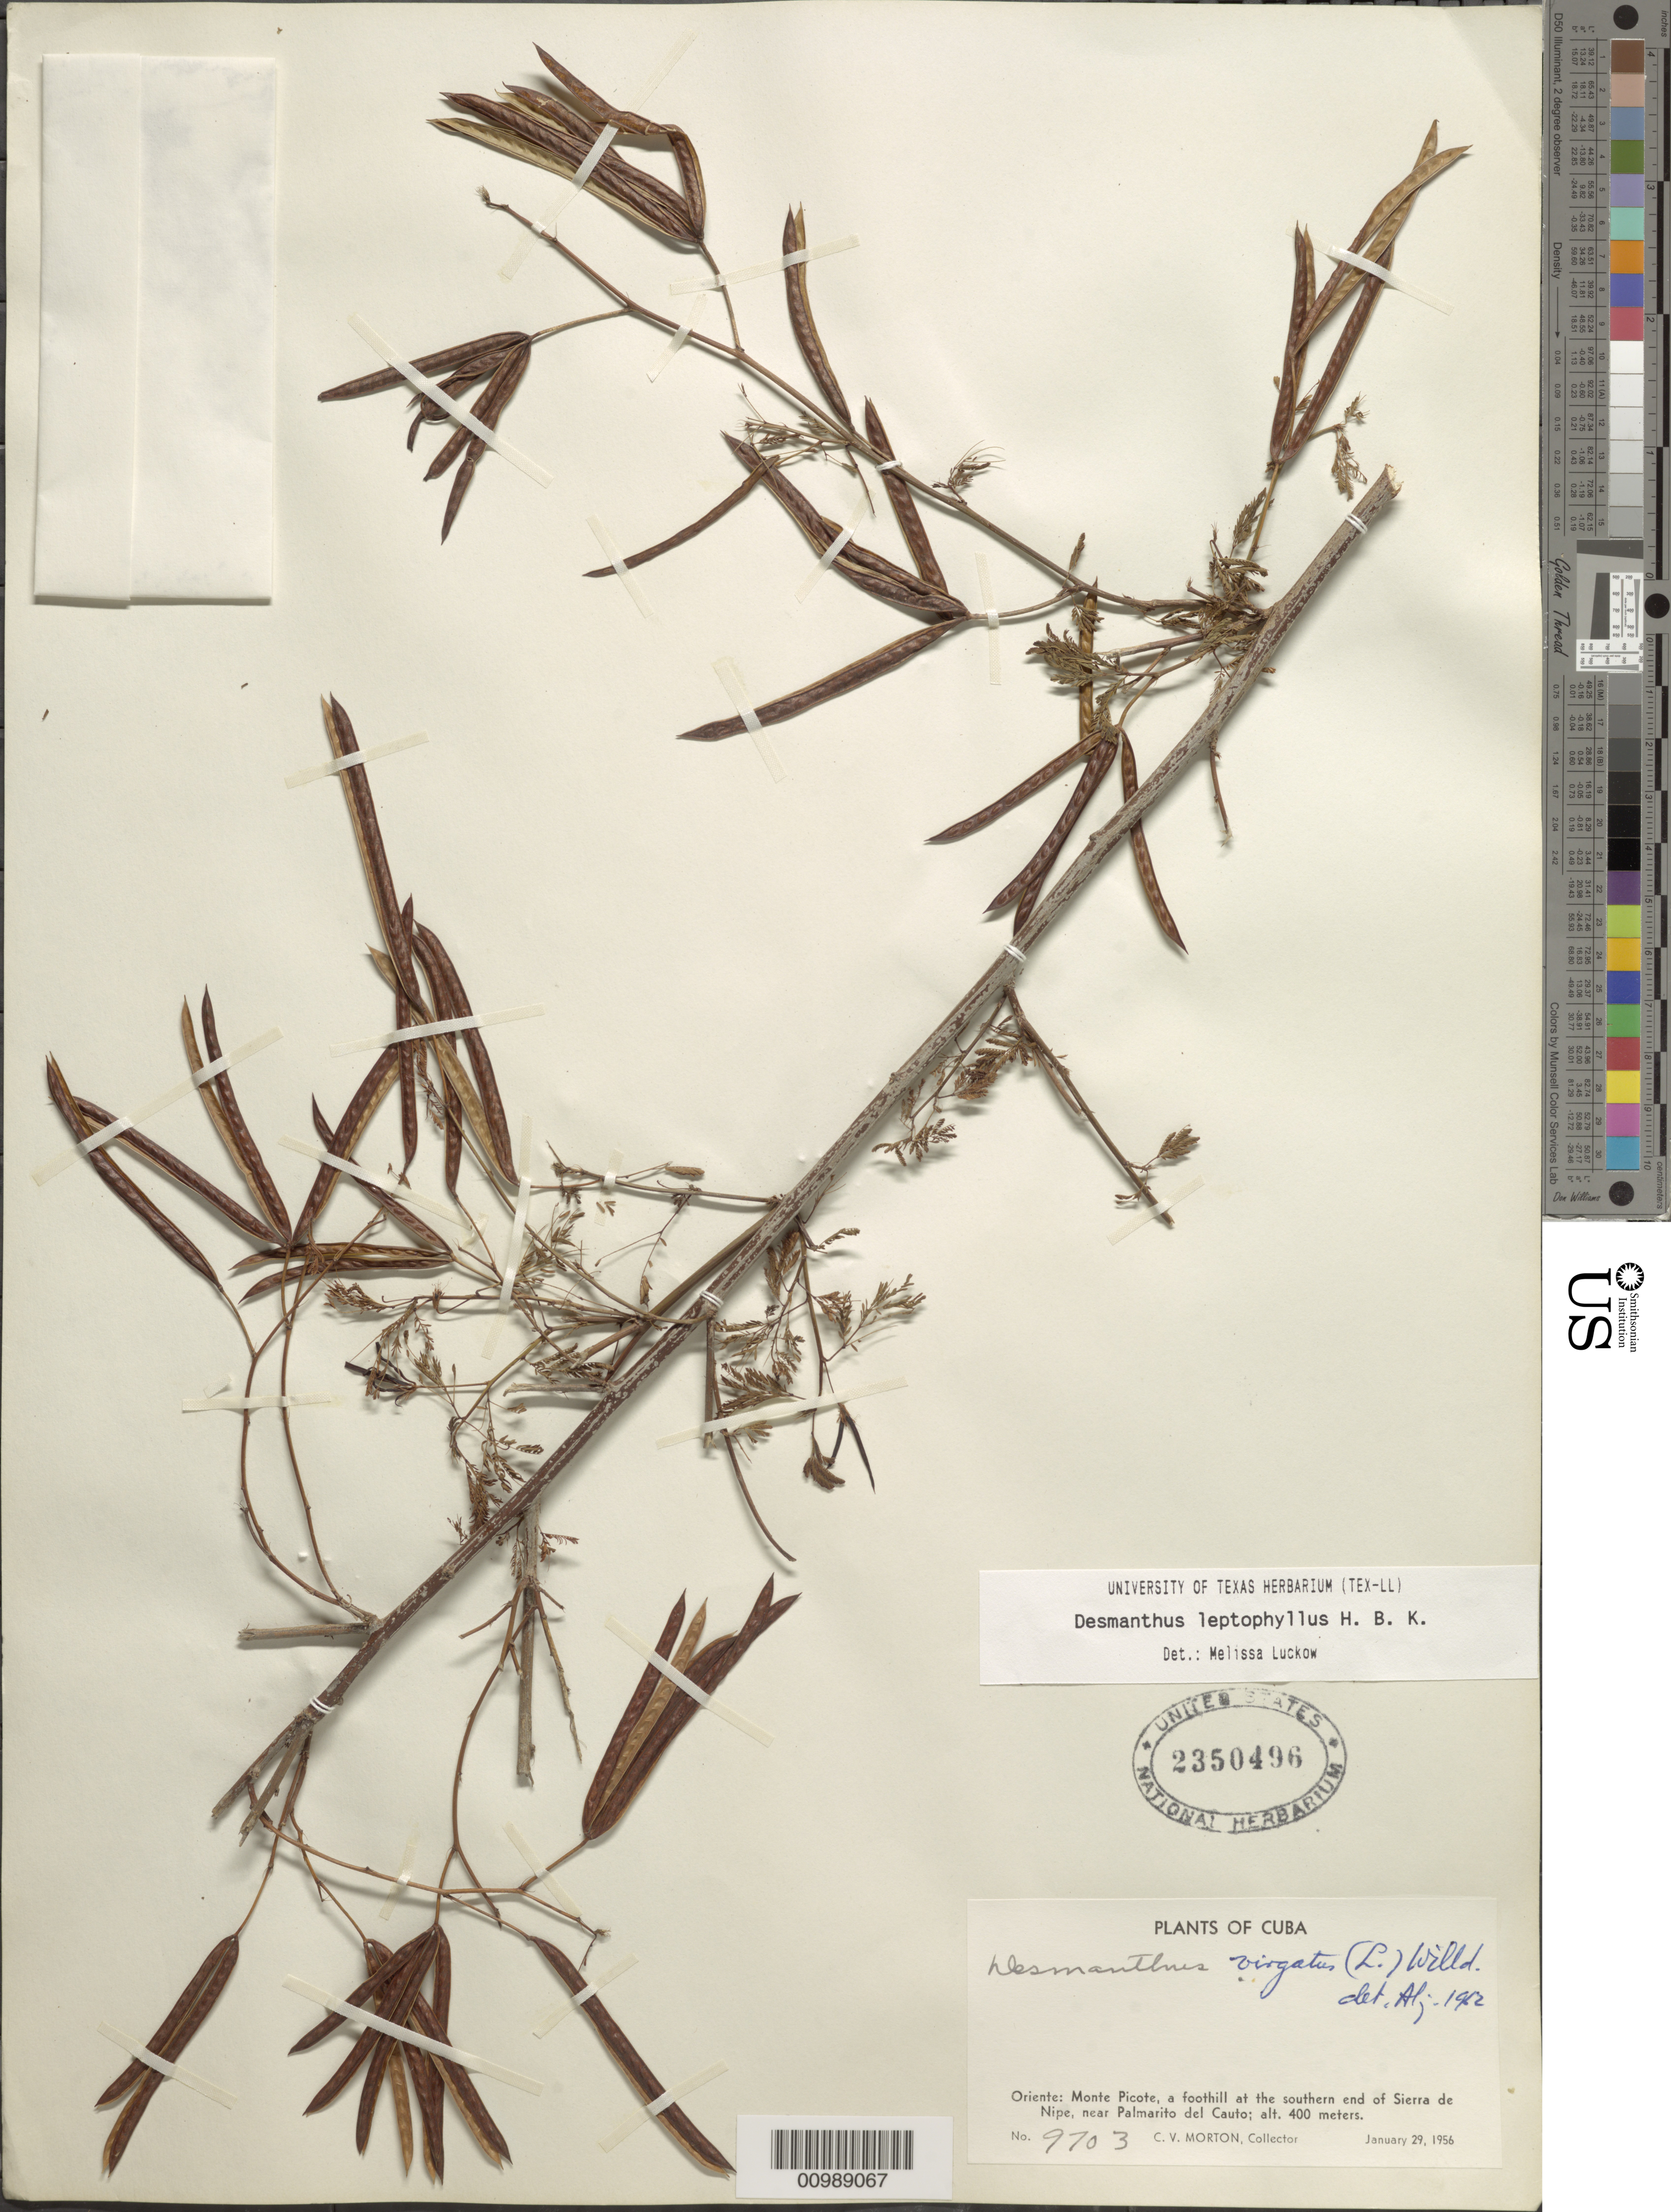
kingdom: Plantae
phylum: Tracheophyta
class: Magnoliopsida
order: Fabales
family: Fabaceae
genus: Desmanthus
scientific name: Desmanthus leptophyllus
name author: Kunth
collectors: C. V. Morton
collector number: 9703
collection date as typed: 29 Jan 1956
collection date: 1956-01-29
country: Cuba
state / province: Holguín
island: Cuba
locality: Monte Picote, a foothill at the S end of Sierra de Nipe, near Palmarito del Cauto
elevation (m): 400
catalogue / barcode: US 2350496